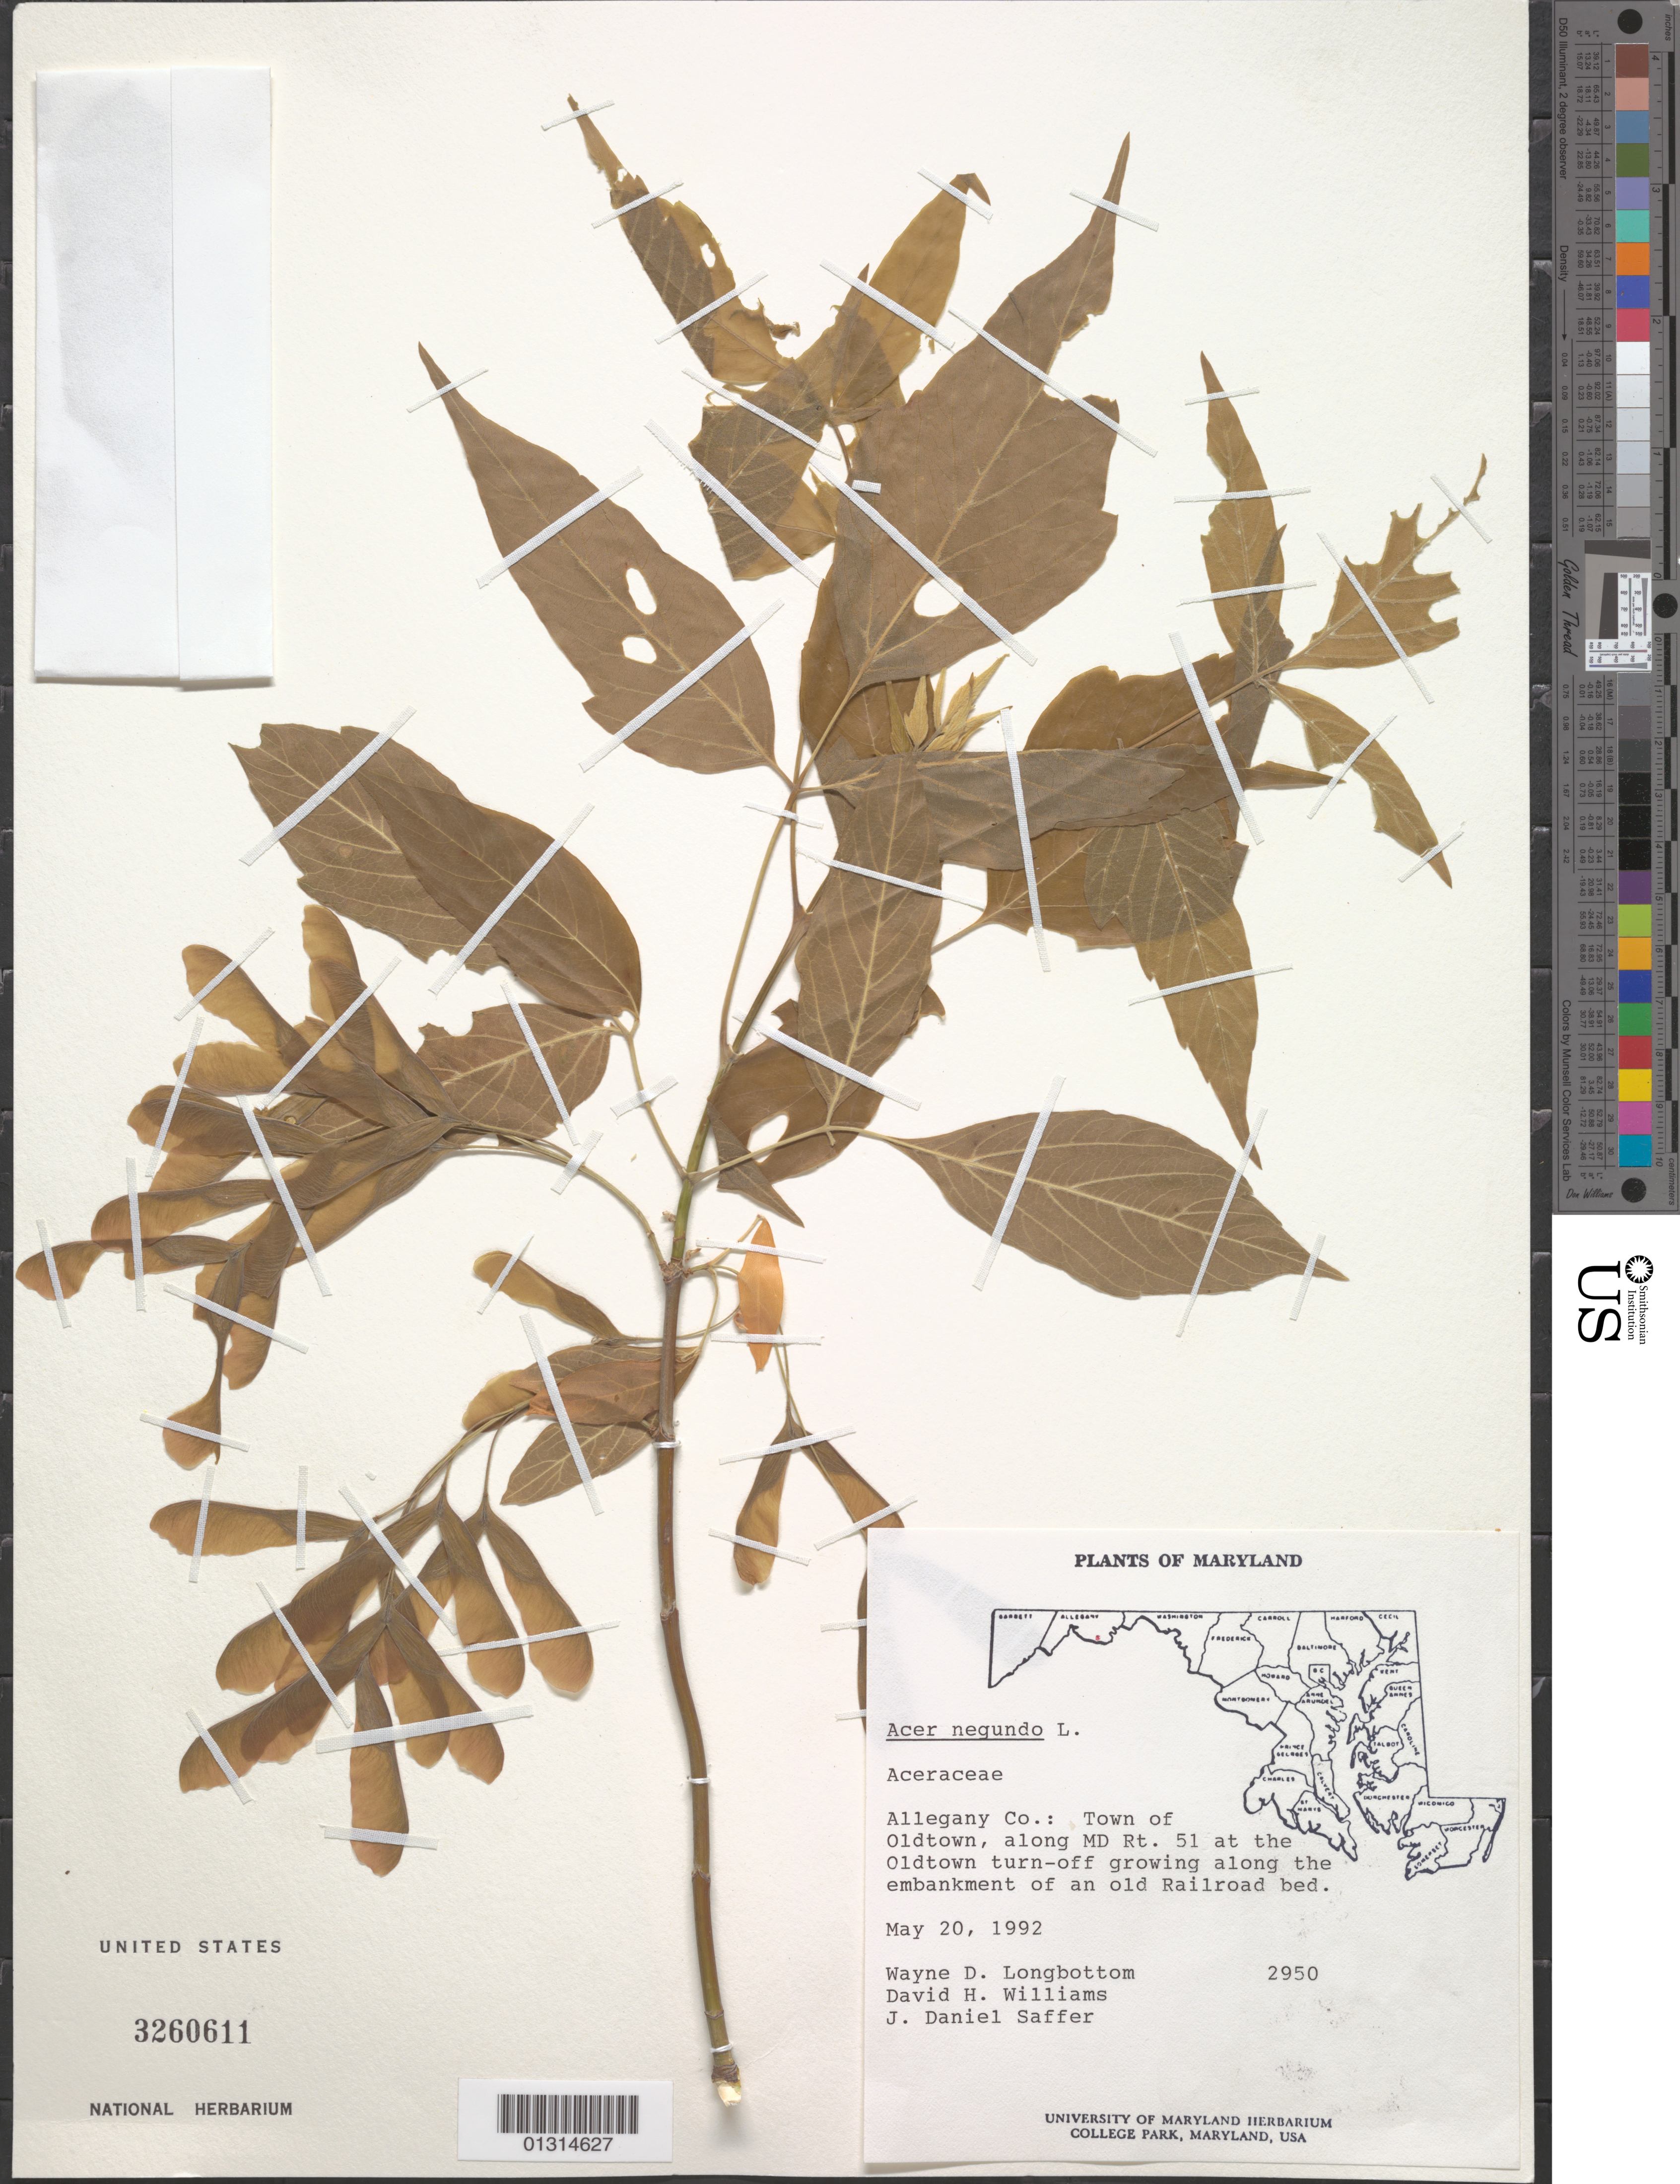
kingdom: Plantae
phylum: Tracheophyta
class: Magnoliopsida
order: Sapindales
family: Sapindaceae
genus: Acer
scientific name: Acer negundo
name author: L.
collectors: W. D. Longbottom, D. H. Williams & J. Saffer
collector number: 2950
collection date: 1992-05-20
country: United States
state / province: Maryland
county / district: Allegany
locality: Allegany County, town of Oldtown, along MD Rt. 51 at the Oldtown turn-off.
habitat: Growing along the embankment of an old railroad bed.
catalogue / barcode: US 3260611